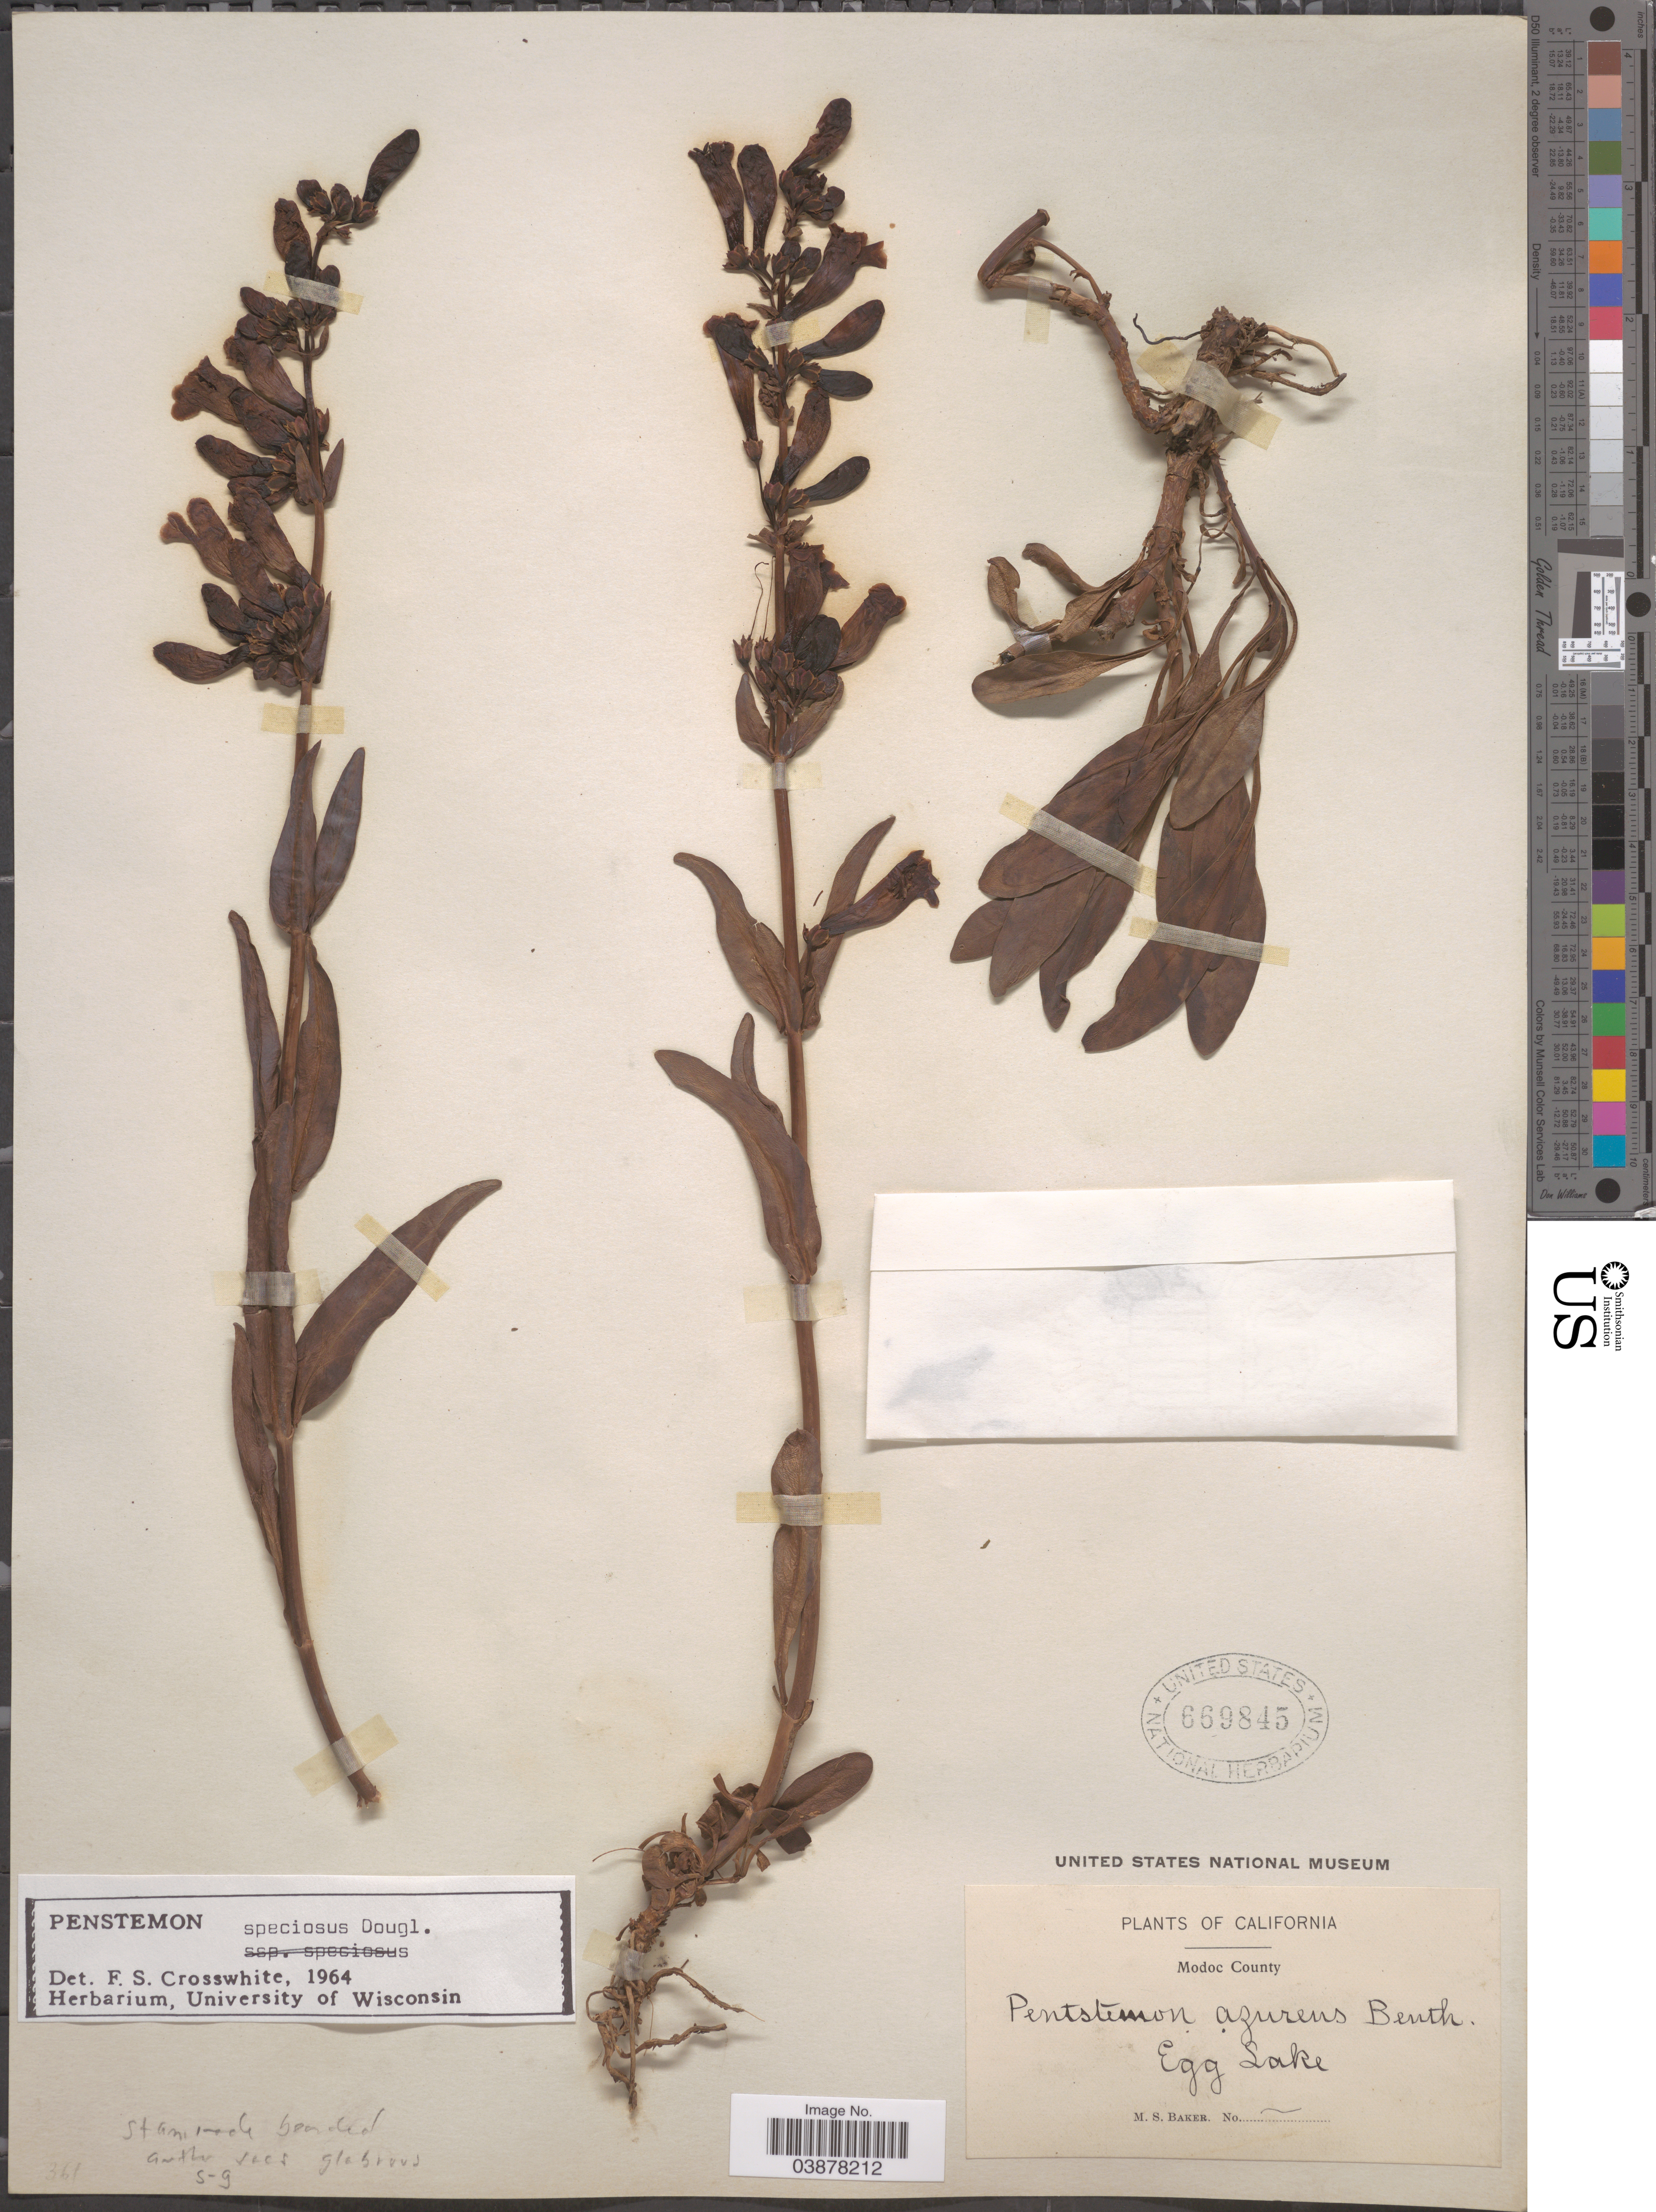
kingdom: Plantae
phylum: Tracheophyta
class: Magnoliopsida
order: Lamiales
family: Plantaginaceae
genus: Penstemon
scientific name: Penstemon speciosus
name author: Douglas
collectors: M. S. Baker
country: United States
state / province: California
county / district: Modoc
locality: Modoc County. Egg Lake.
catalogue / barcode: US 669845